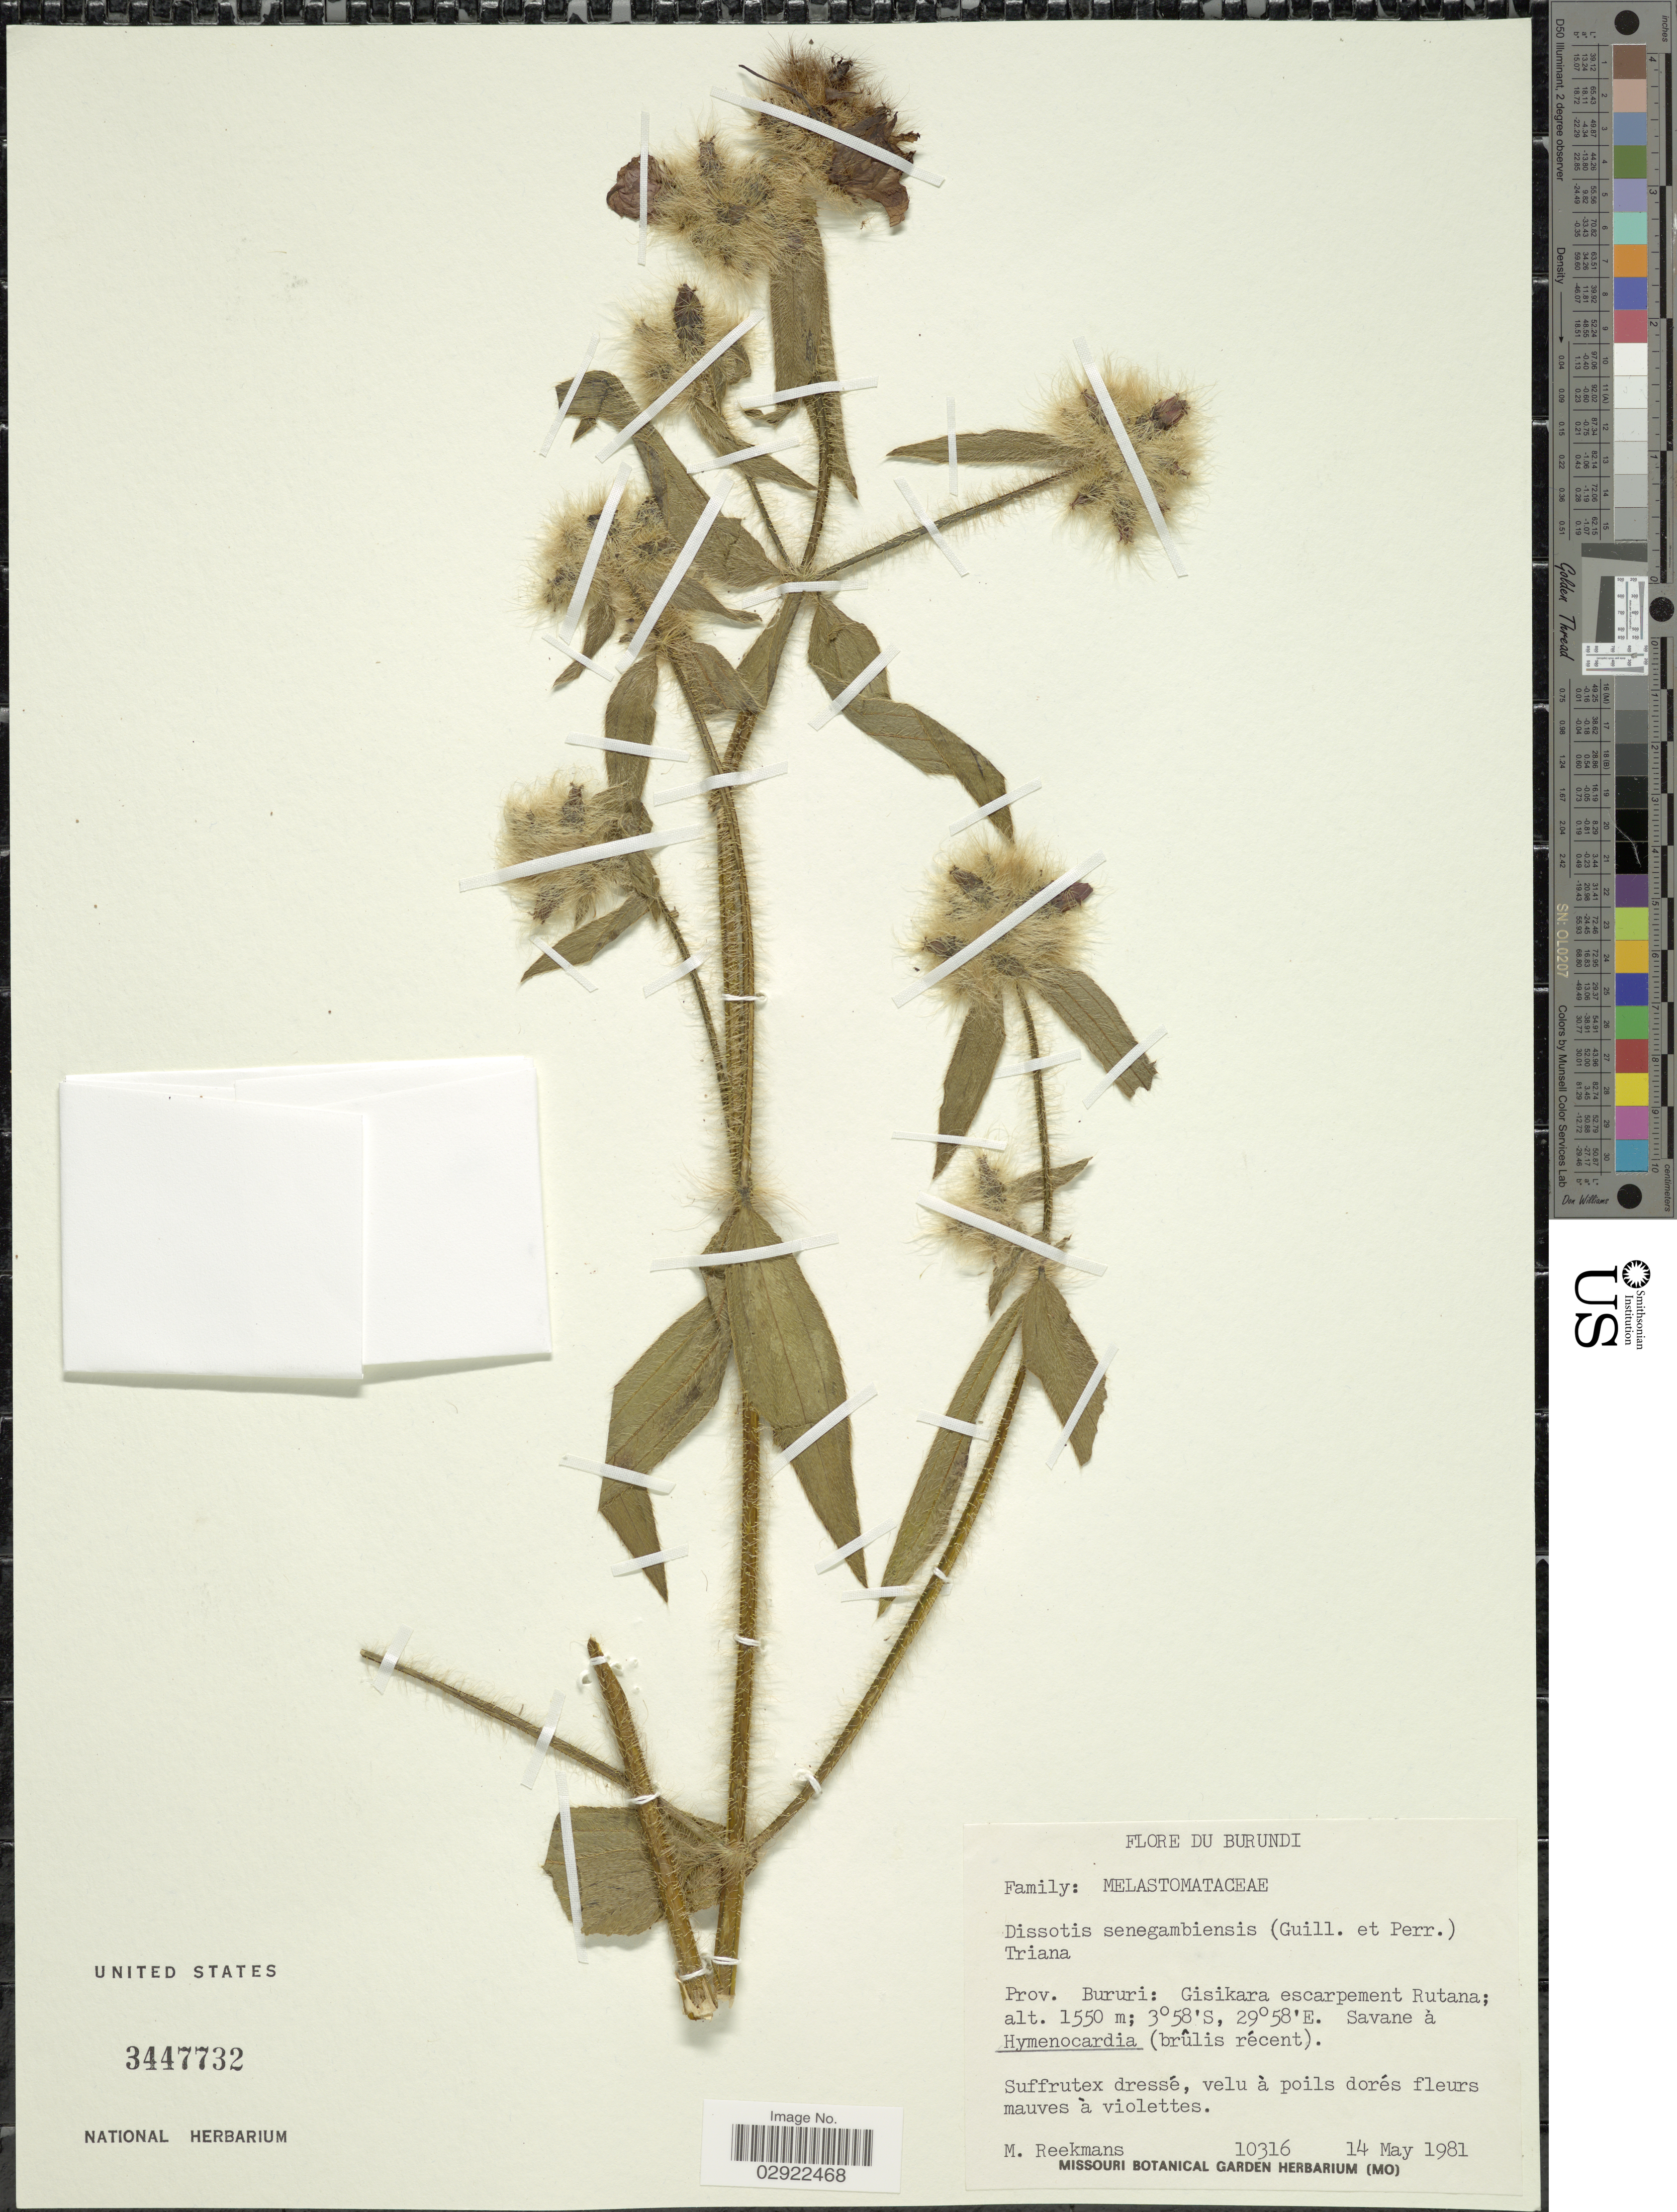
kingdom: Plantae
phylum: Tracheophyta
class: Magnoliopsida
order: Myrtales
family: Melastomataceae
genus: Nerophila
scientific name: Nerophila senegambiensis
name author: (Guill. & Perr.) Ver.-Lib. & R.D. Stone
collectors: M. Reekmans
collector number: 10316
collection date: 1981-05-14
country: Burundi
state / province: Bururi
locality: Gisikara escarpment Rutana.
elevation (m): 1550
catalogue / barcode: US 3447732